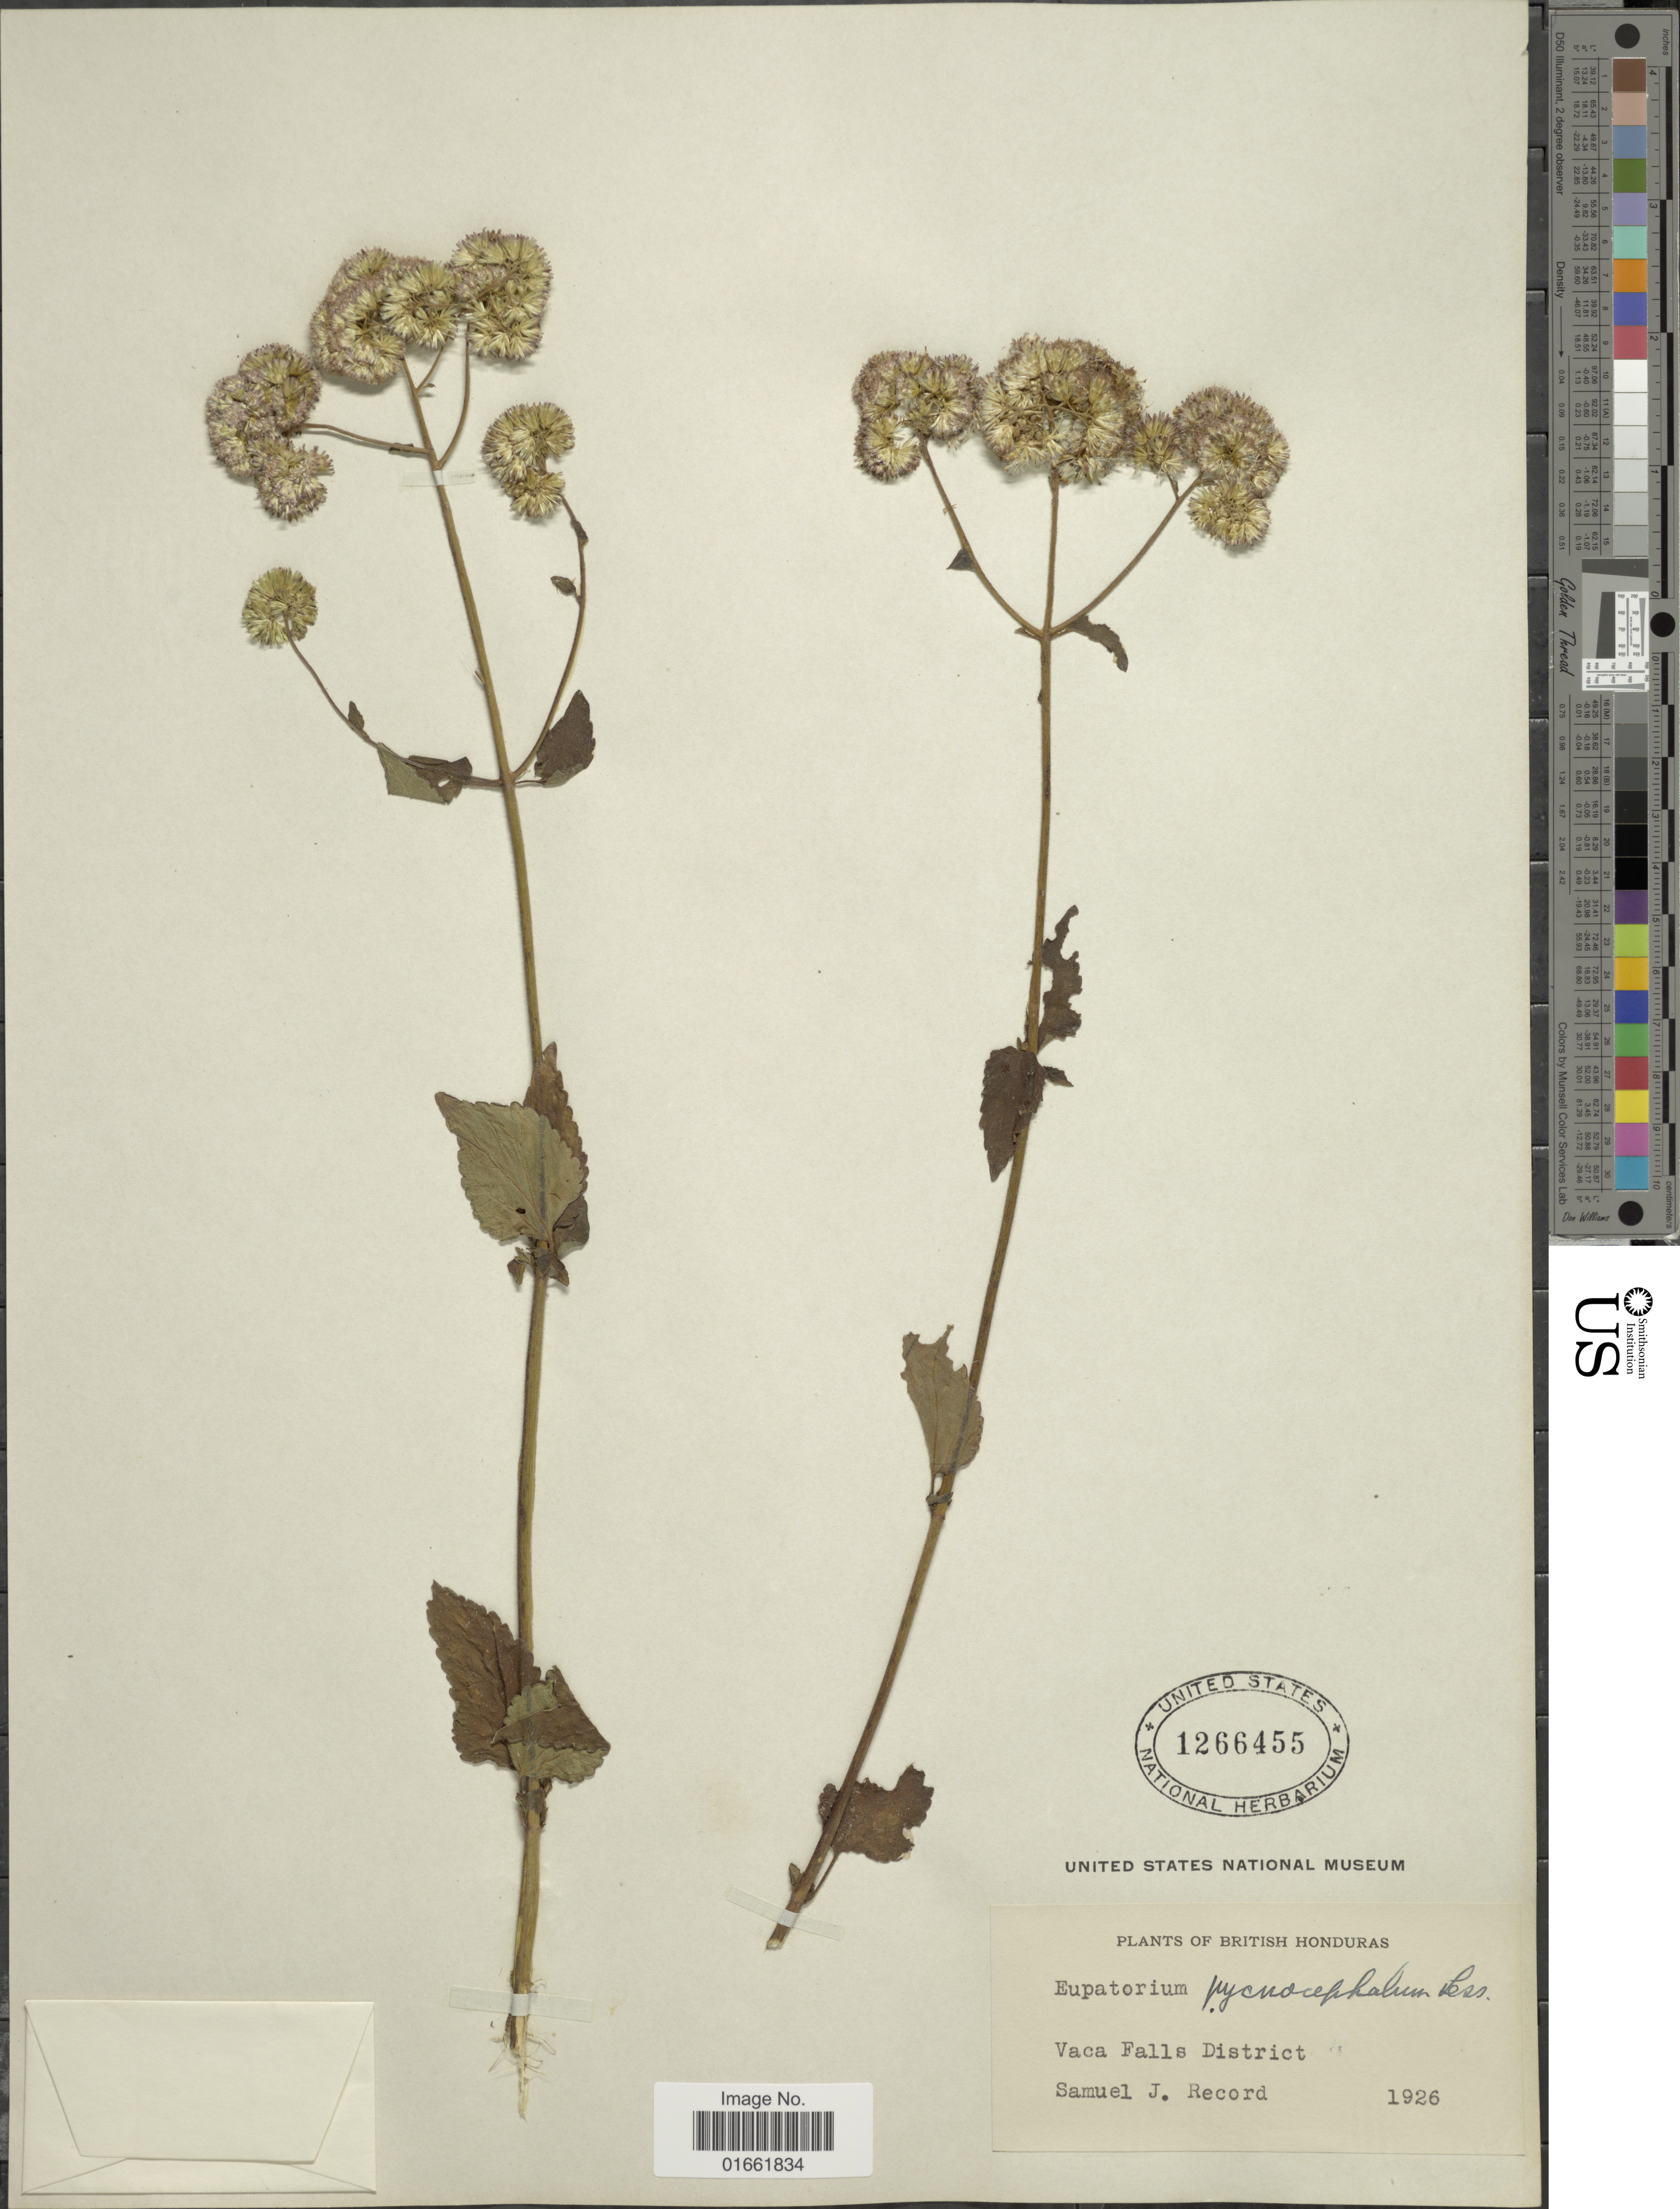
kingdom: Plantae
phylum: Tracheophyta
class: Magnoliopsida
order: Asterales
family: Asteraceae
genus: Fleischmannia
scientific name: Fleischmannia pratensis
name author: (Klatt) R.M. King & H. Rob.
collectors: S. J. Record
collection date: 1926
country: Belize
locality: British Honduras. Vaca Falls District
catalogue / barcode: US 1266455